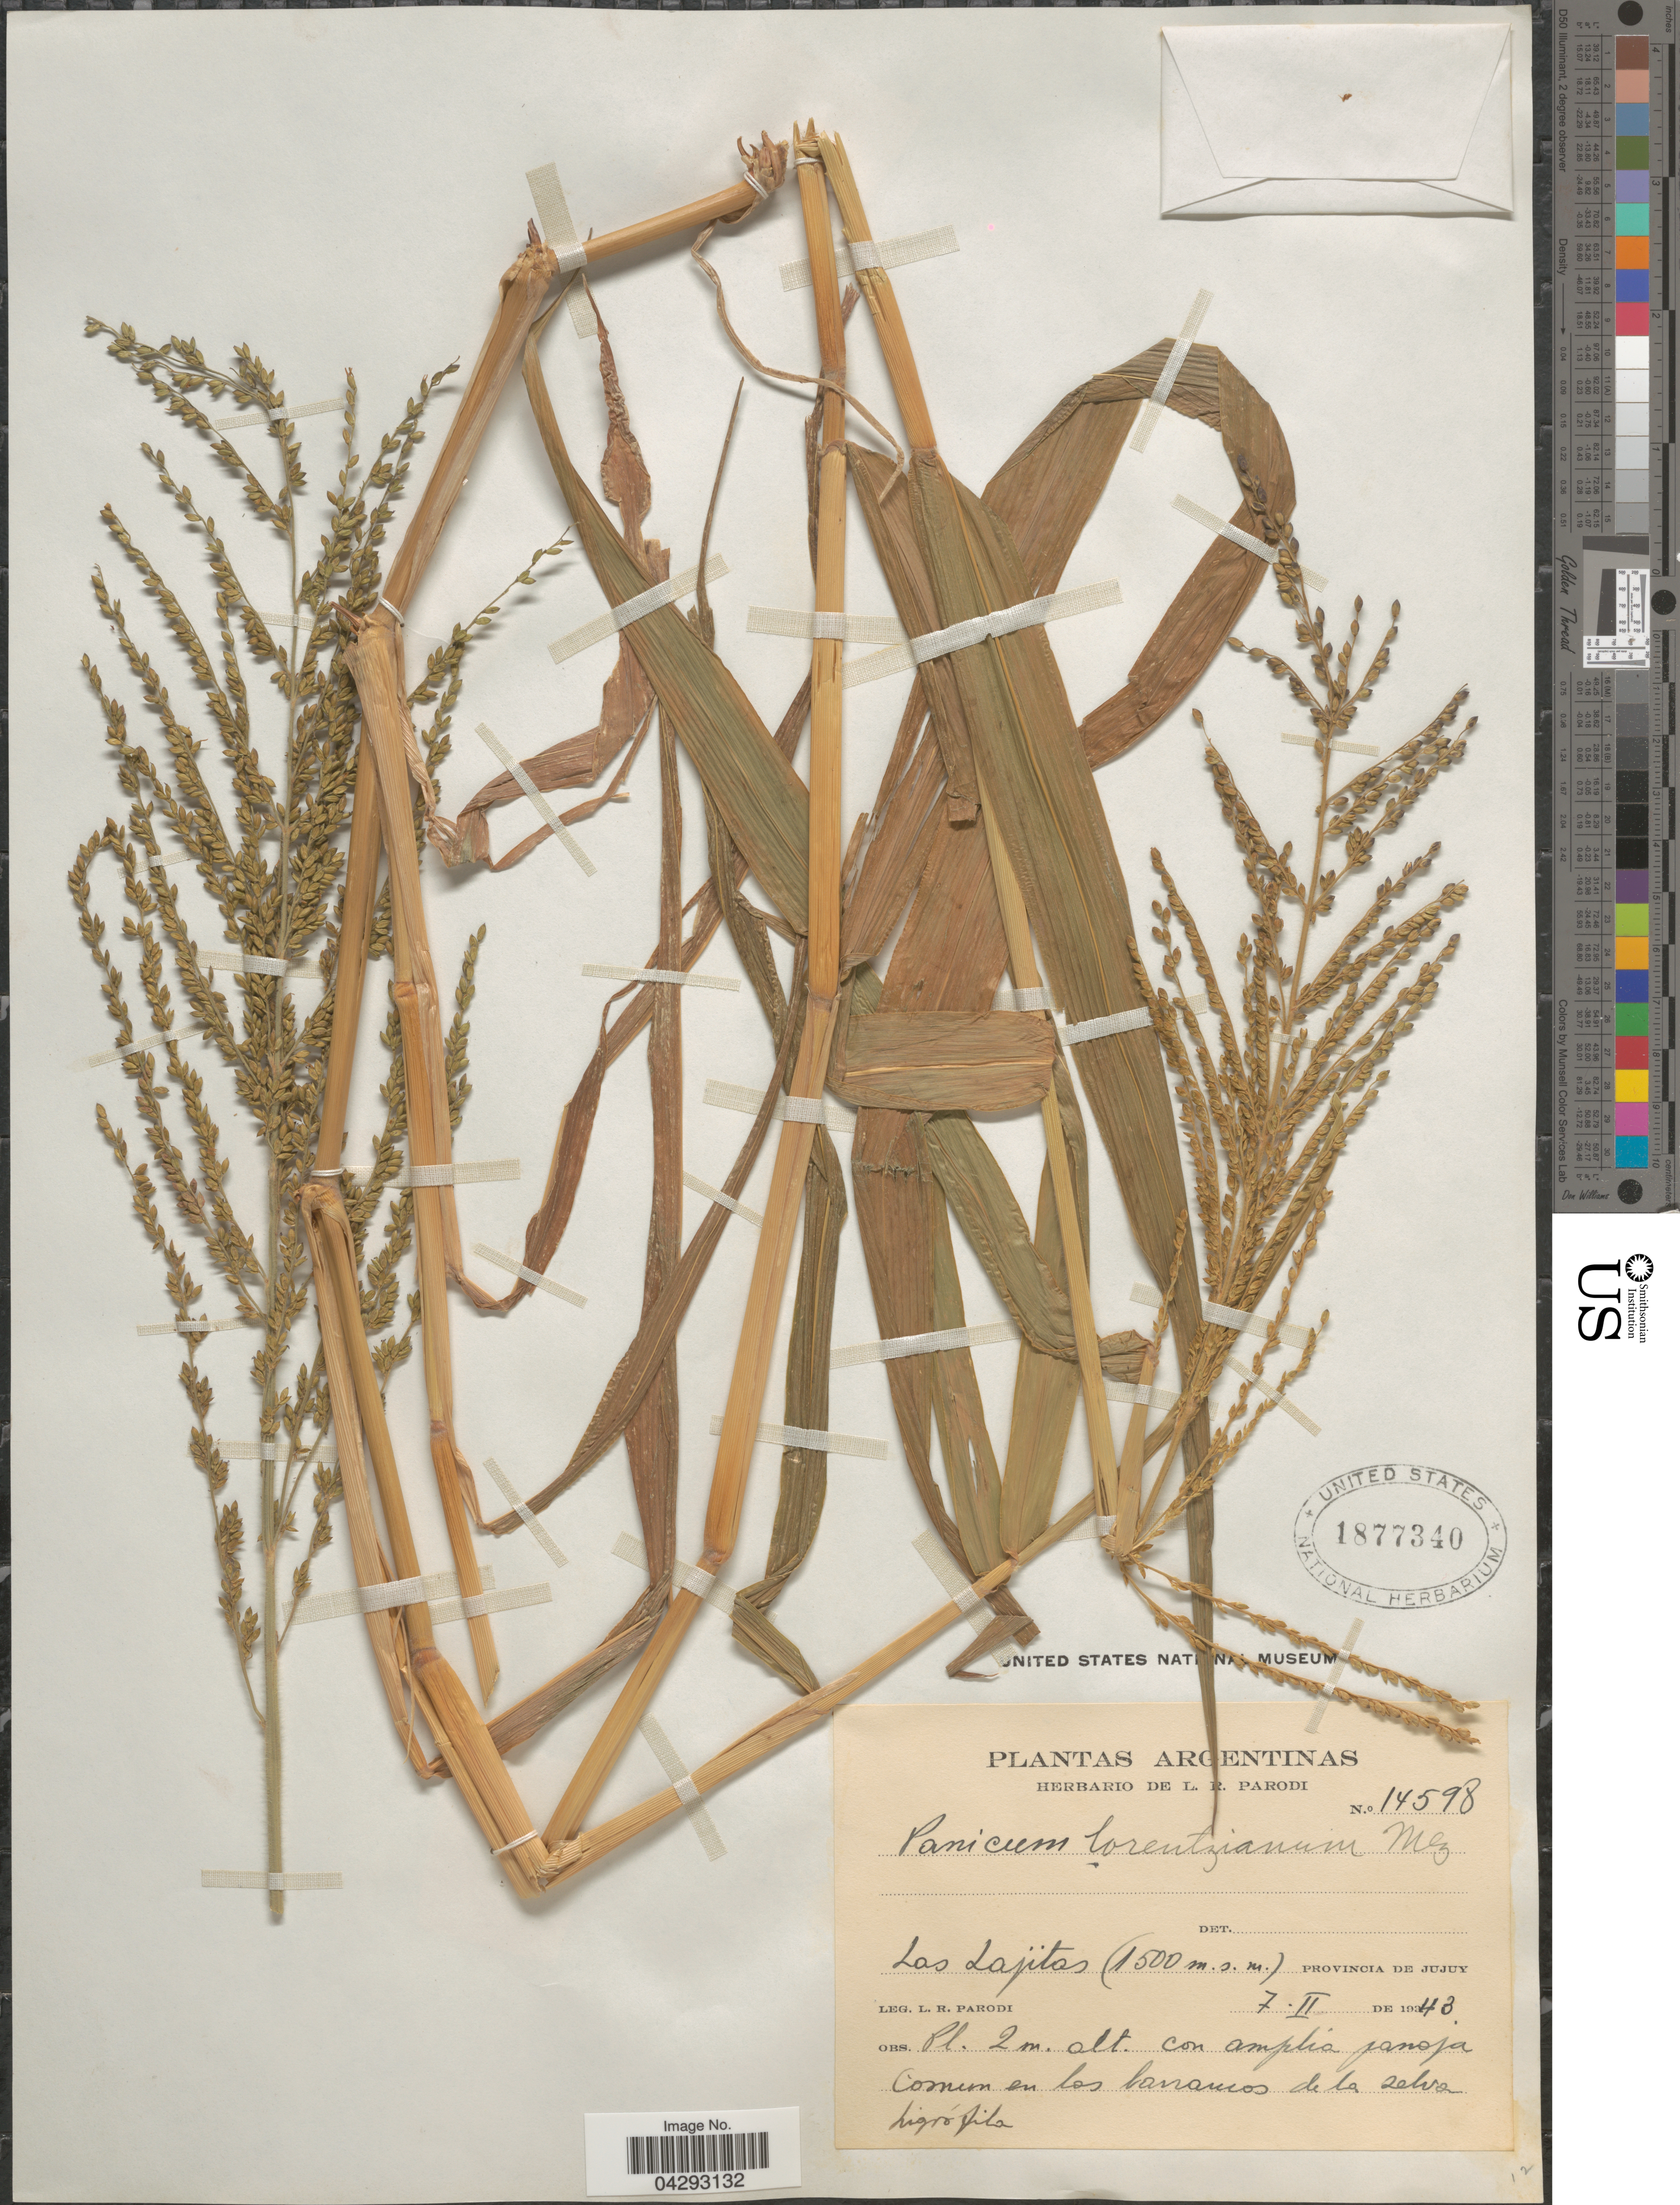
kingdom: Plantae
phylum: Tracheophyta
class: Liliopsida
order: Poales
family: Poaceae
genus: Urochloa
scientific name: Urochloa lorentziana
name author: (Mez) Morrone & Zuloaga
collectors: L. R. Parodi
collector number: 14598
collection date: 1943-02-07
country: Argentina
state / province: Jujuy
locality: Las Lajitas. Provincia de Jujuy.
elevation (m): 1500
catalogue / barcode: US 1877340